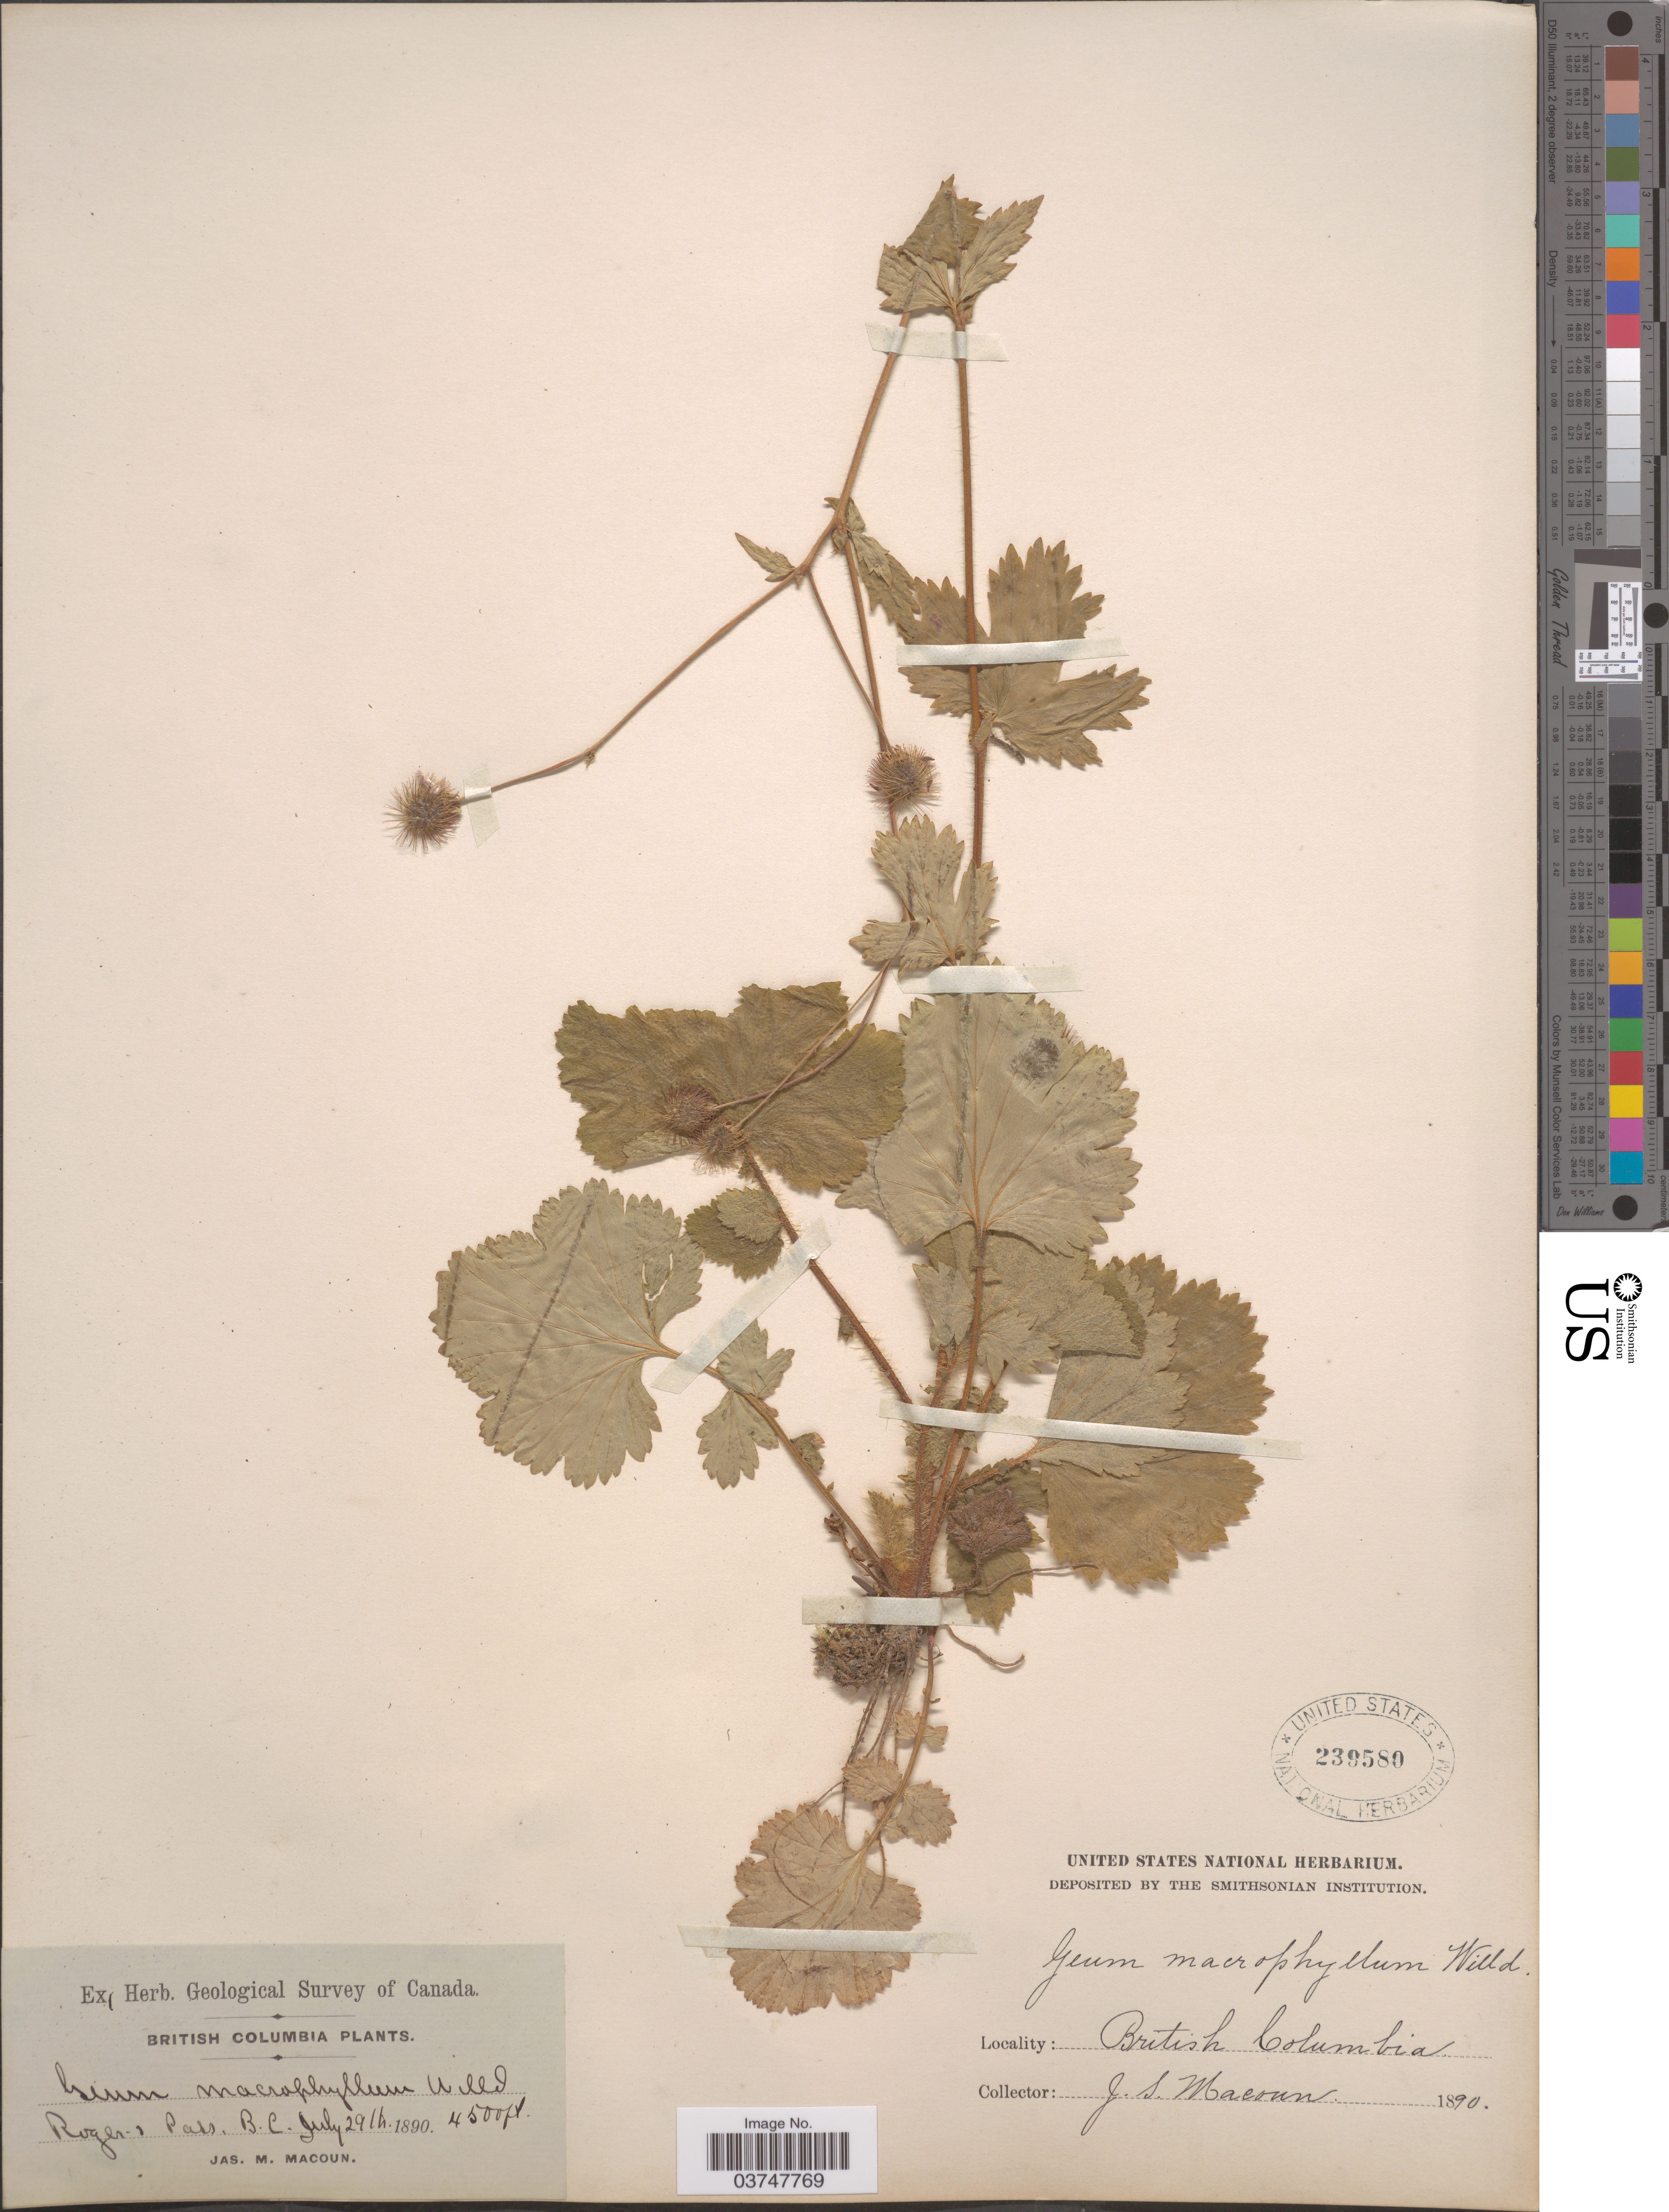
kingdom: Plantae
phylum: Tracheophyta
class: Magnoliopsida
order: Rosales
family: Rosaceae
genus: Geum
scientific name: Geum macrophyllum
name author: Willd.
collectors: J. M. Macoun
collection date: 1890-07-29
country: Canada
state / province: British Columbia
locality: Roger's Pass.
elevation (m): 1372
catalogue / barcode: US 239580